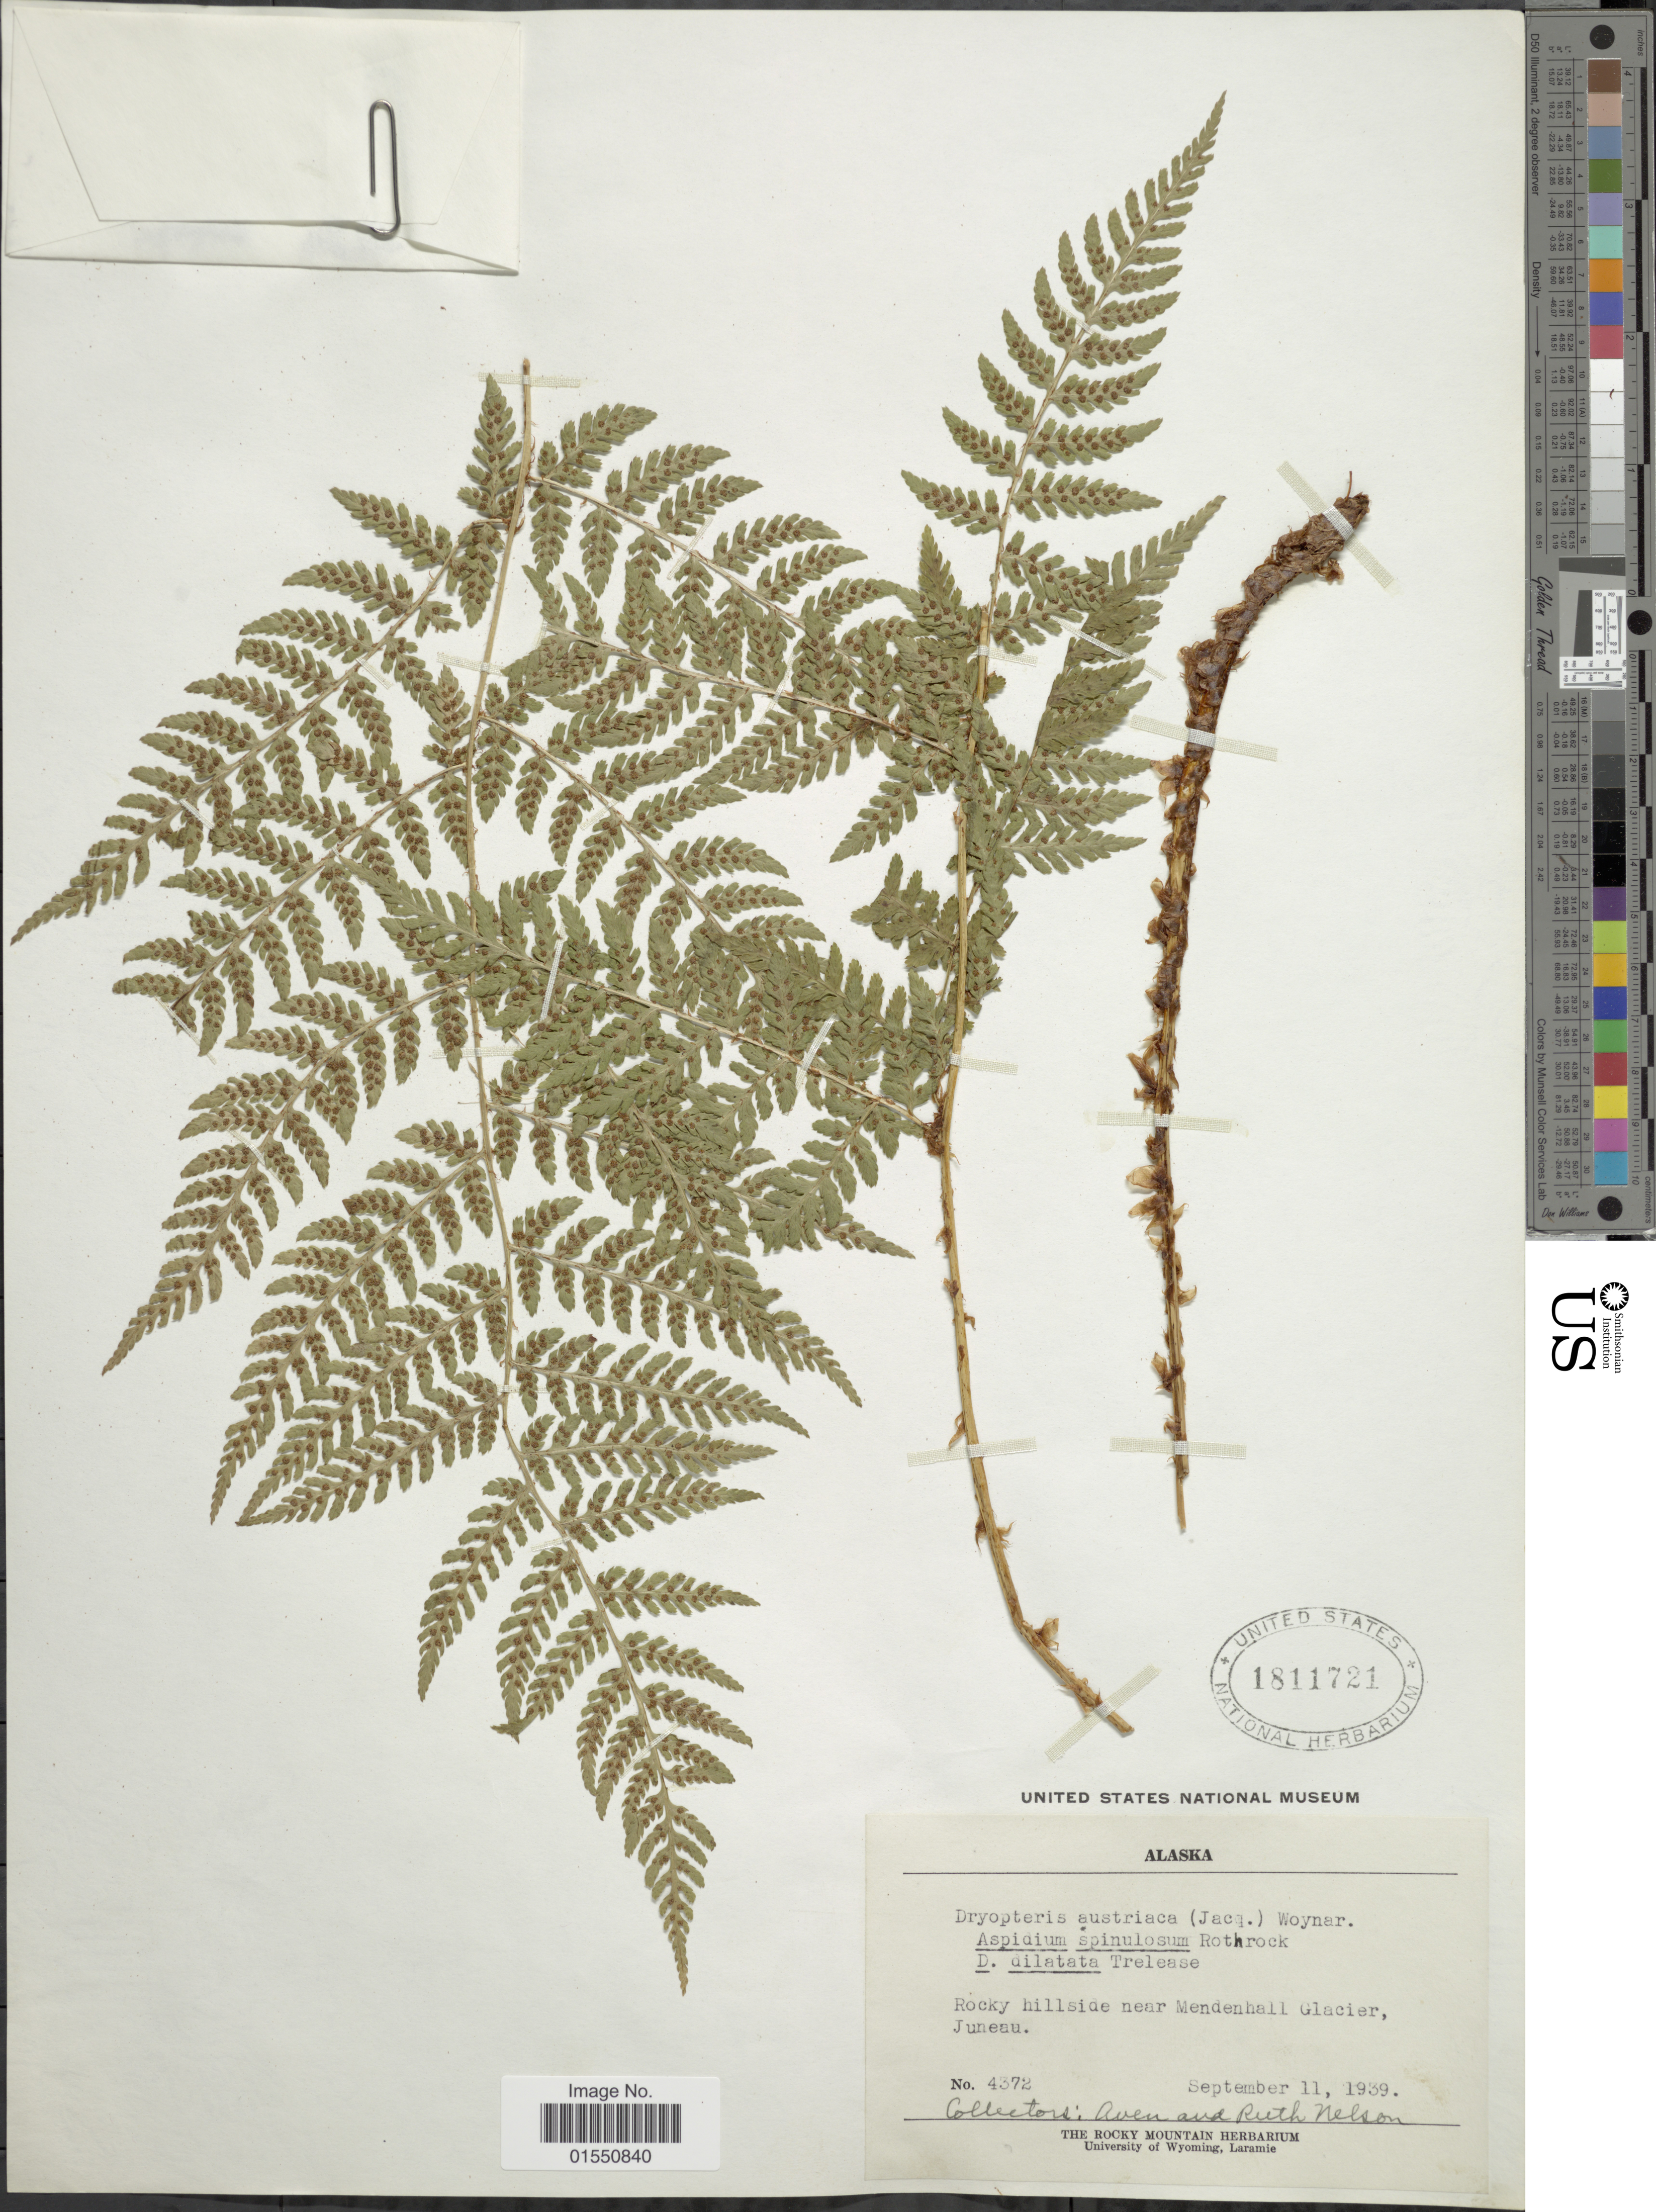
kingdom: Plantae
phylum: Tracheophyta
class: Polypodiopsida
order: Polypodiales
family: Dryopteridaceae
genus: Dryopteris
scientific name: Dryopteris expansa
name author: (C. Presl) Fraser-Jenk. & Jermy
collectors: A. Nelson & R. A. Nelson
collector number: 4375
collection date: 1939-09-11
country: United States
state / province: Alaska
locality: Rocky hillside near Mendenhall Glacier, Juneau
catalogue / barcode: US 1811721